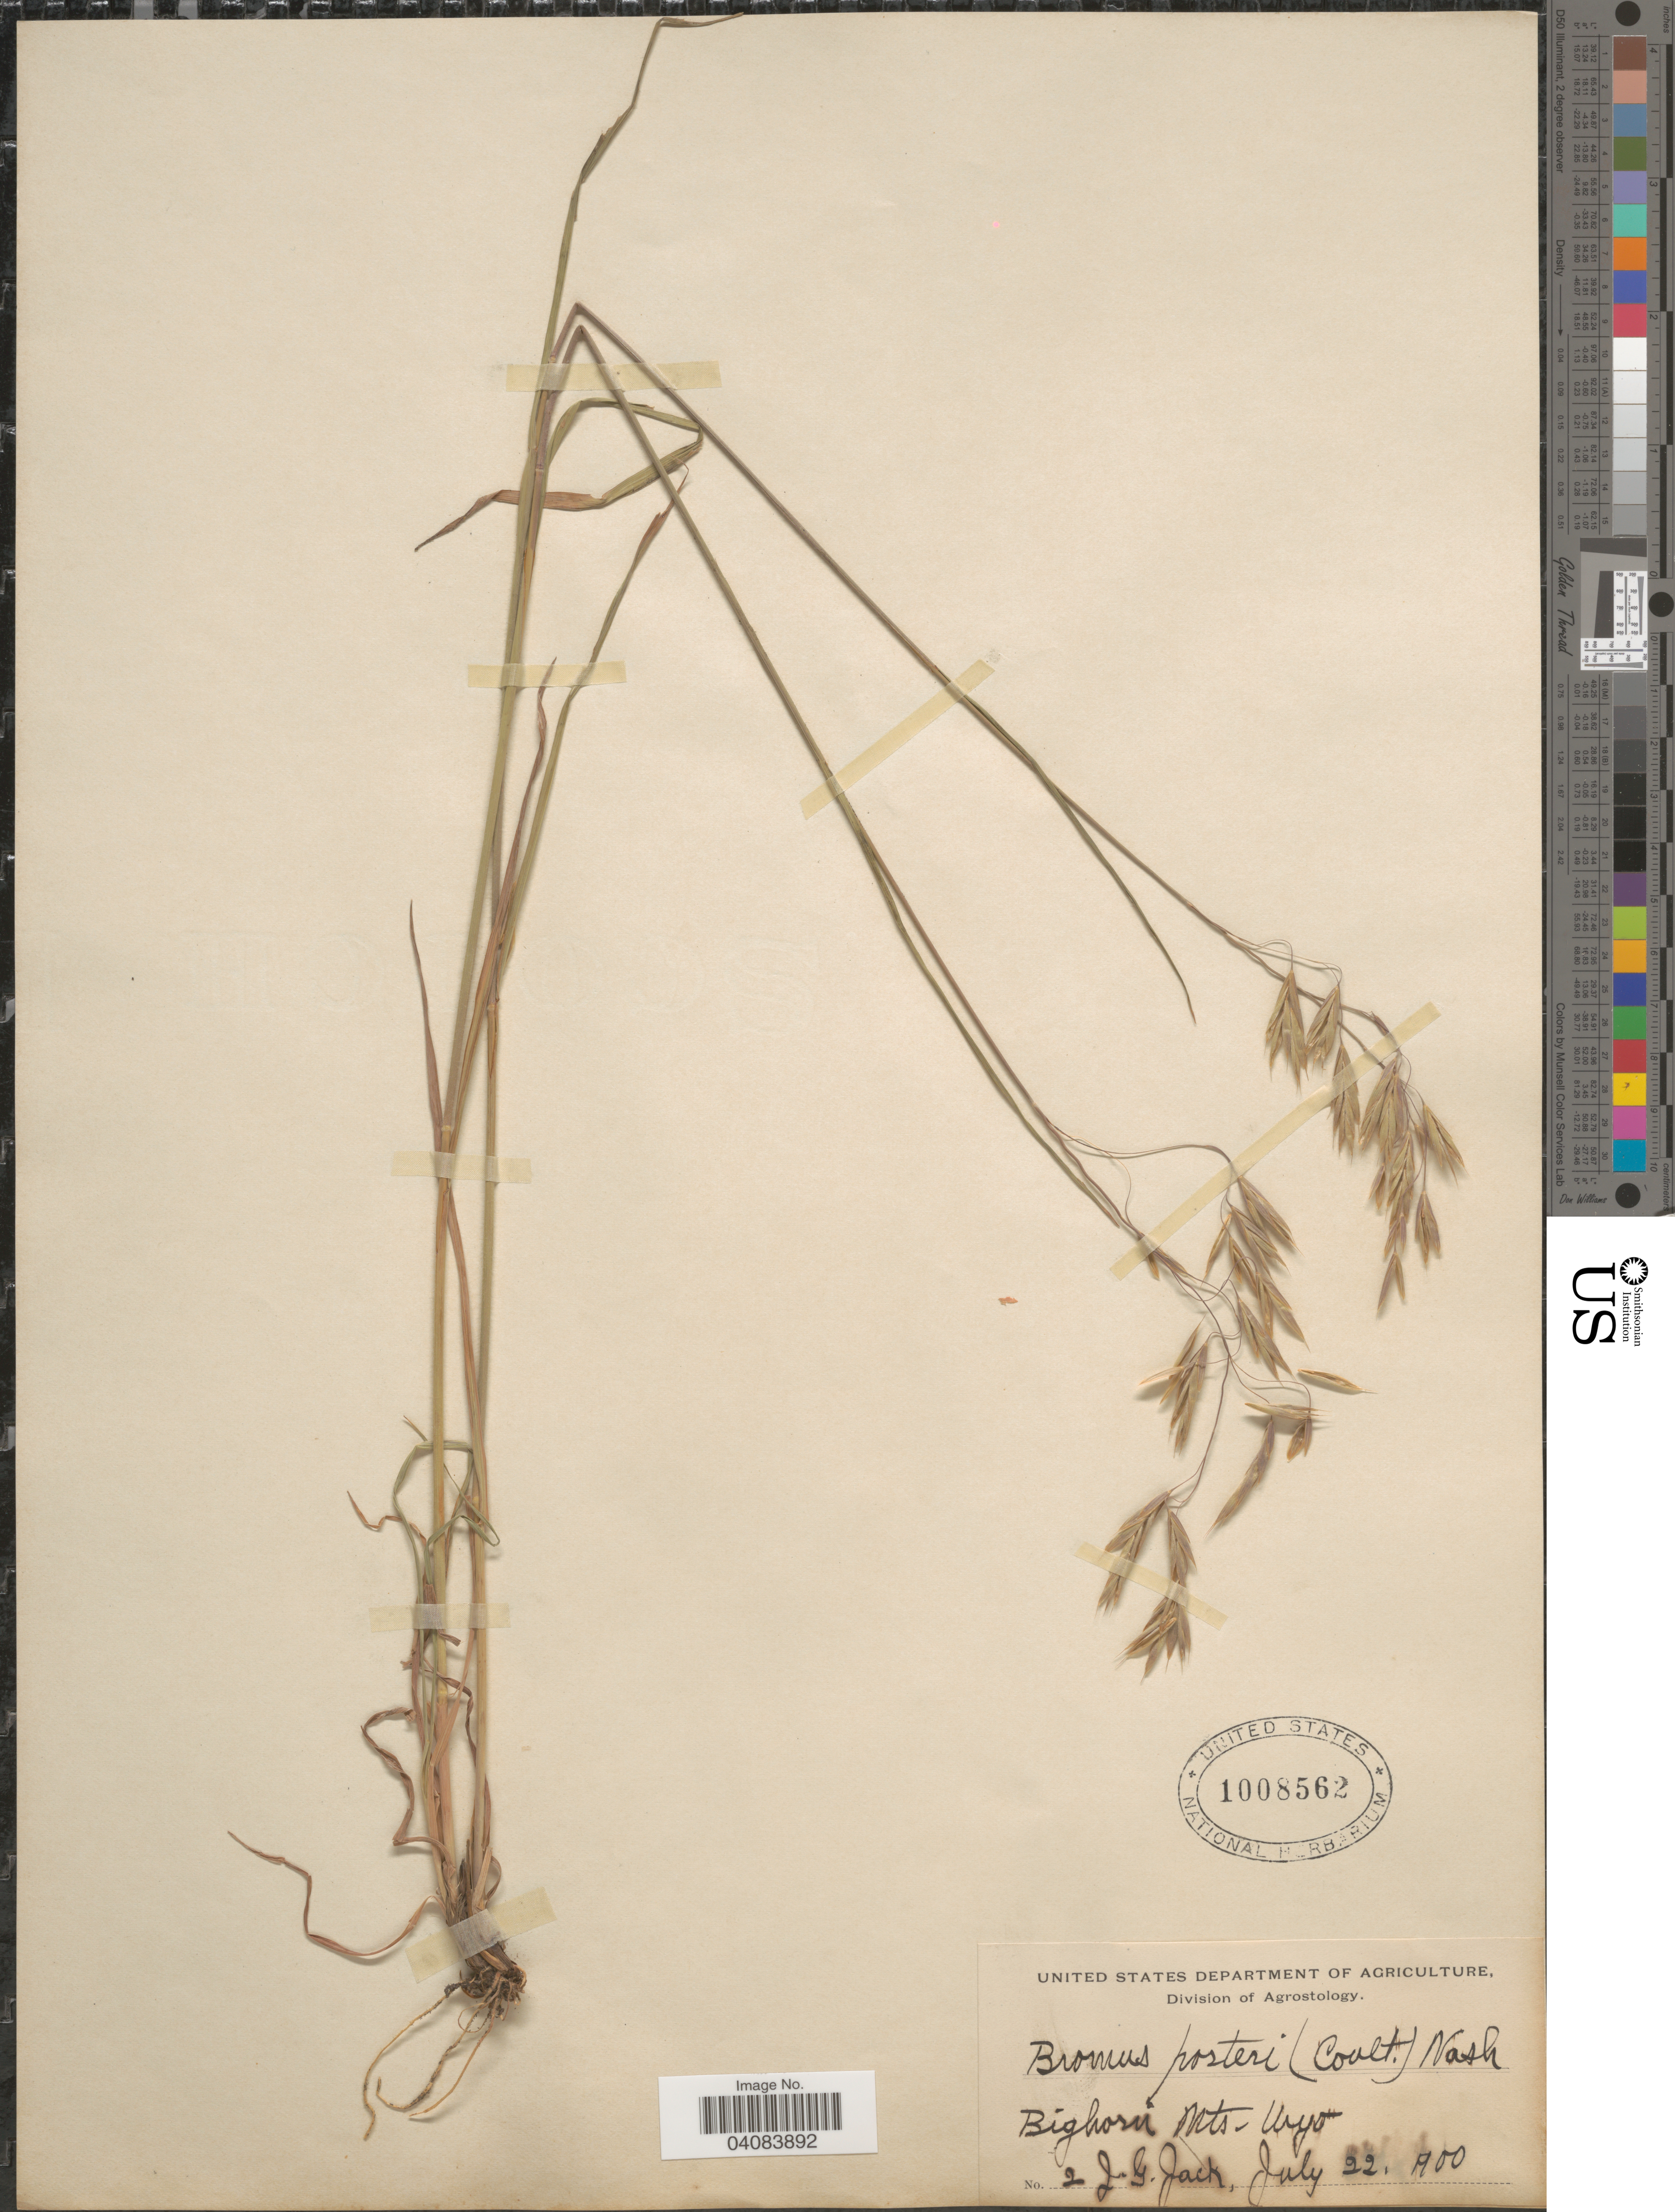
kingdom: Plantae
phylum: Tracheophyta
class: Liliopsida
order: Poales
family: Poaceae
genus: Bromus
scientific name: Bromus porteri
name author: (J.M. Coult.) Nash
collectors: J. G. Jack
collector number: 2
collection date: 1900-07-22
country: United States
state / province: Wyoming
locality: Bighorn Mts.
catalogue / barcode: US 1008562